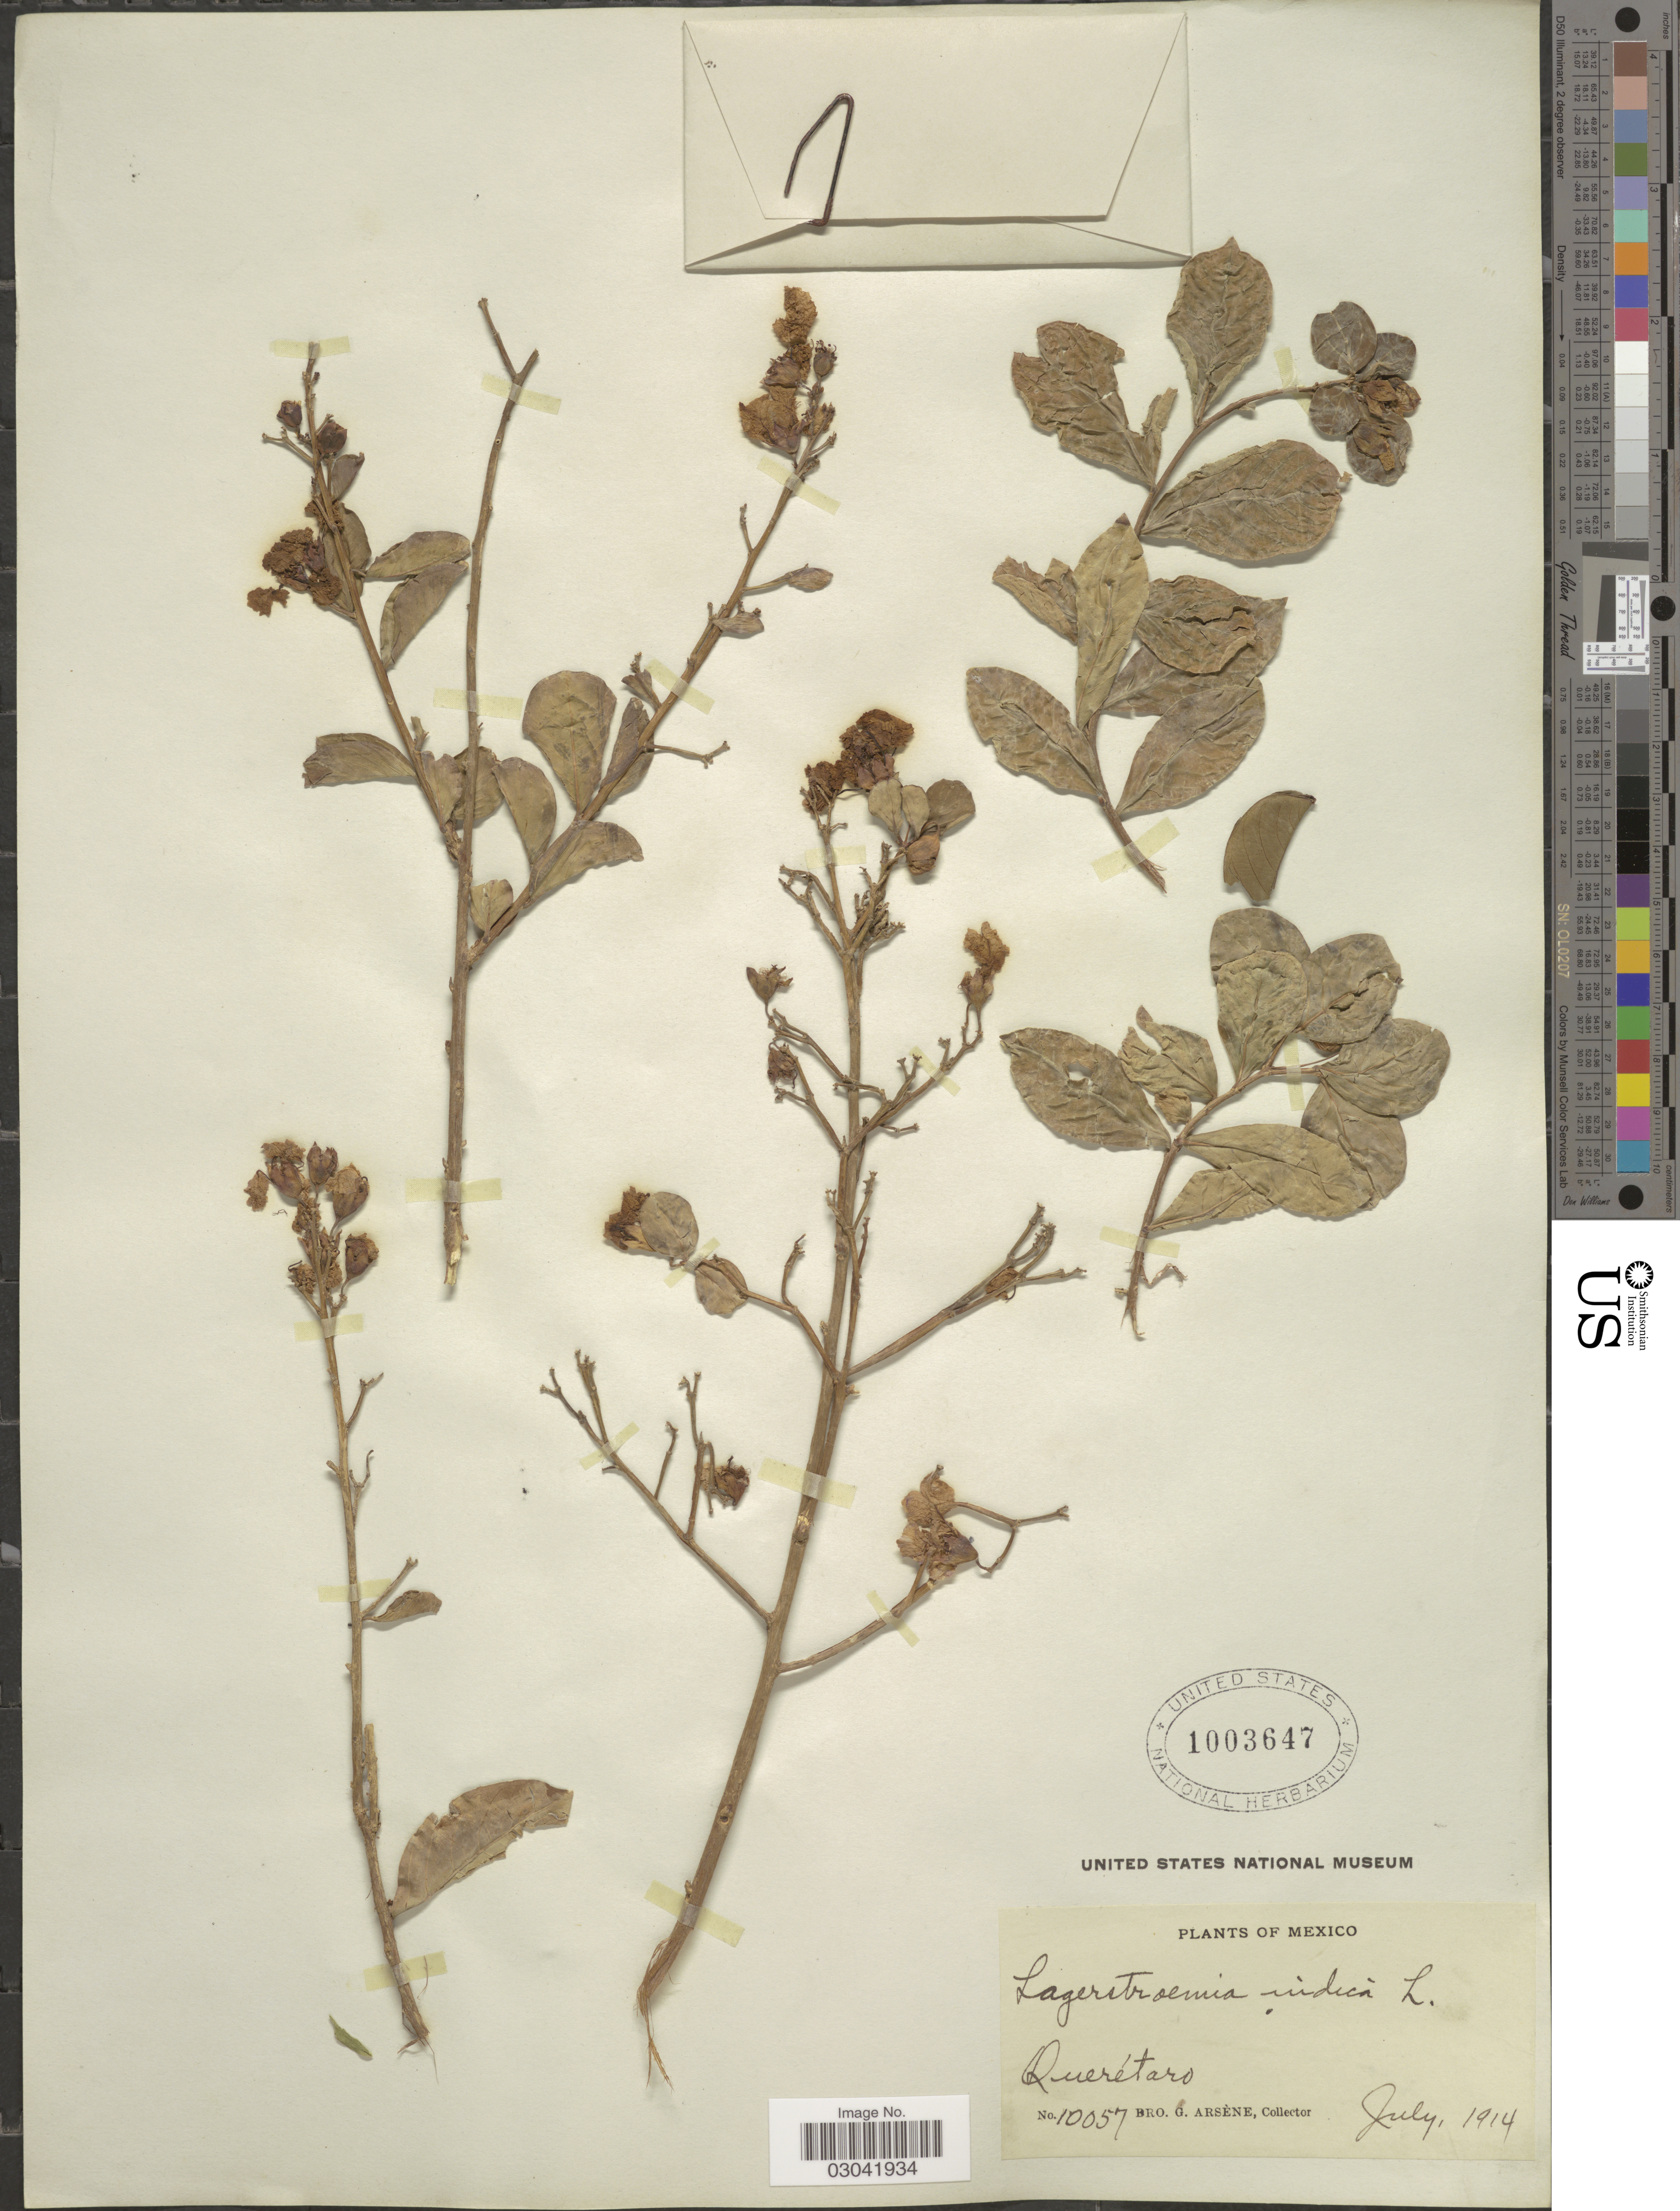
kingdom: Plantae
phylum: Tracheophyta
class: Magnoliopsida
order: Myrtales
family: Lythraceae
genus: Lagerstroemia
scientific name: Lagerstroemia indica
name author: L.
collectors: Bro. G. Arsène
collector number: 10057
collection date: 1914-07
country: Mexico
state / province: Querétaro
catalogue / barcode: US 1003647